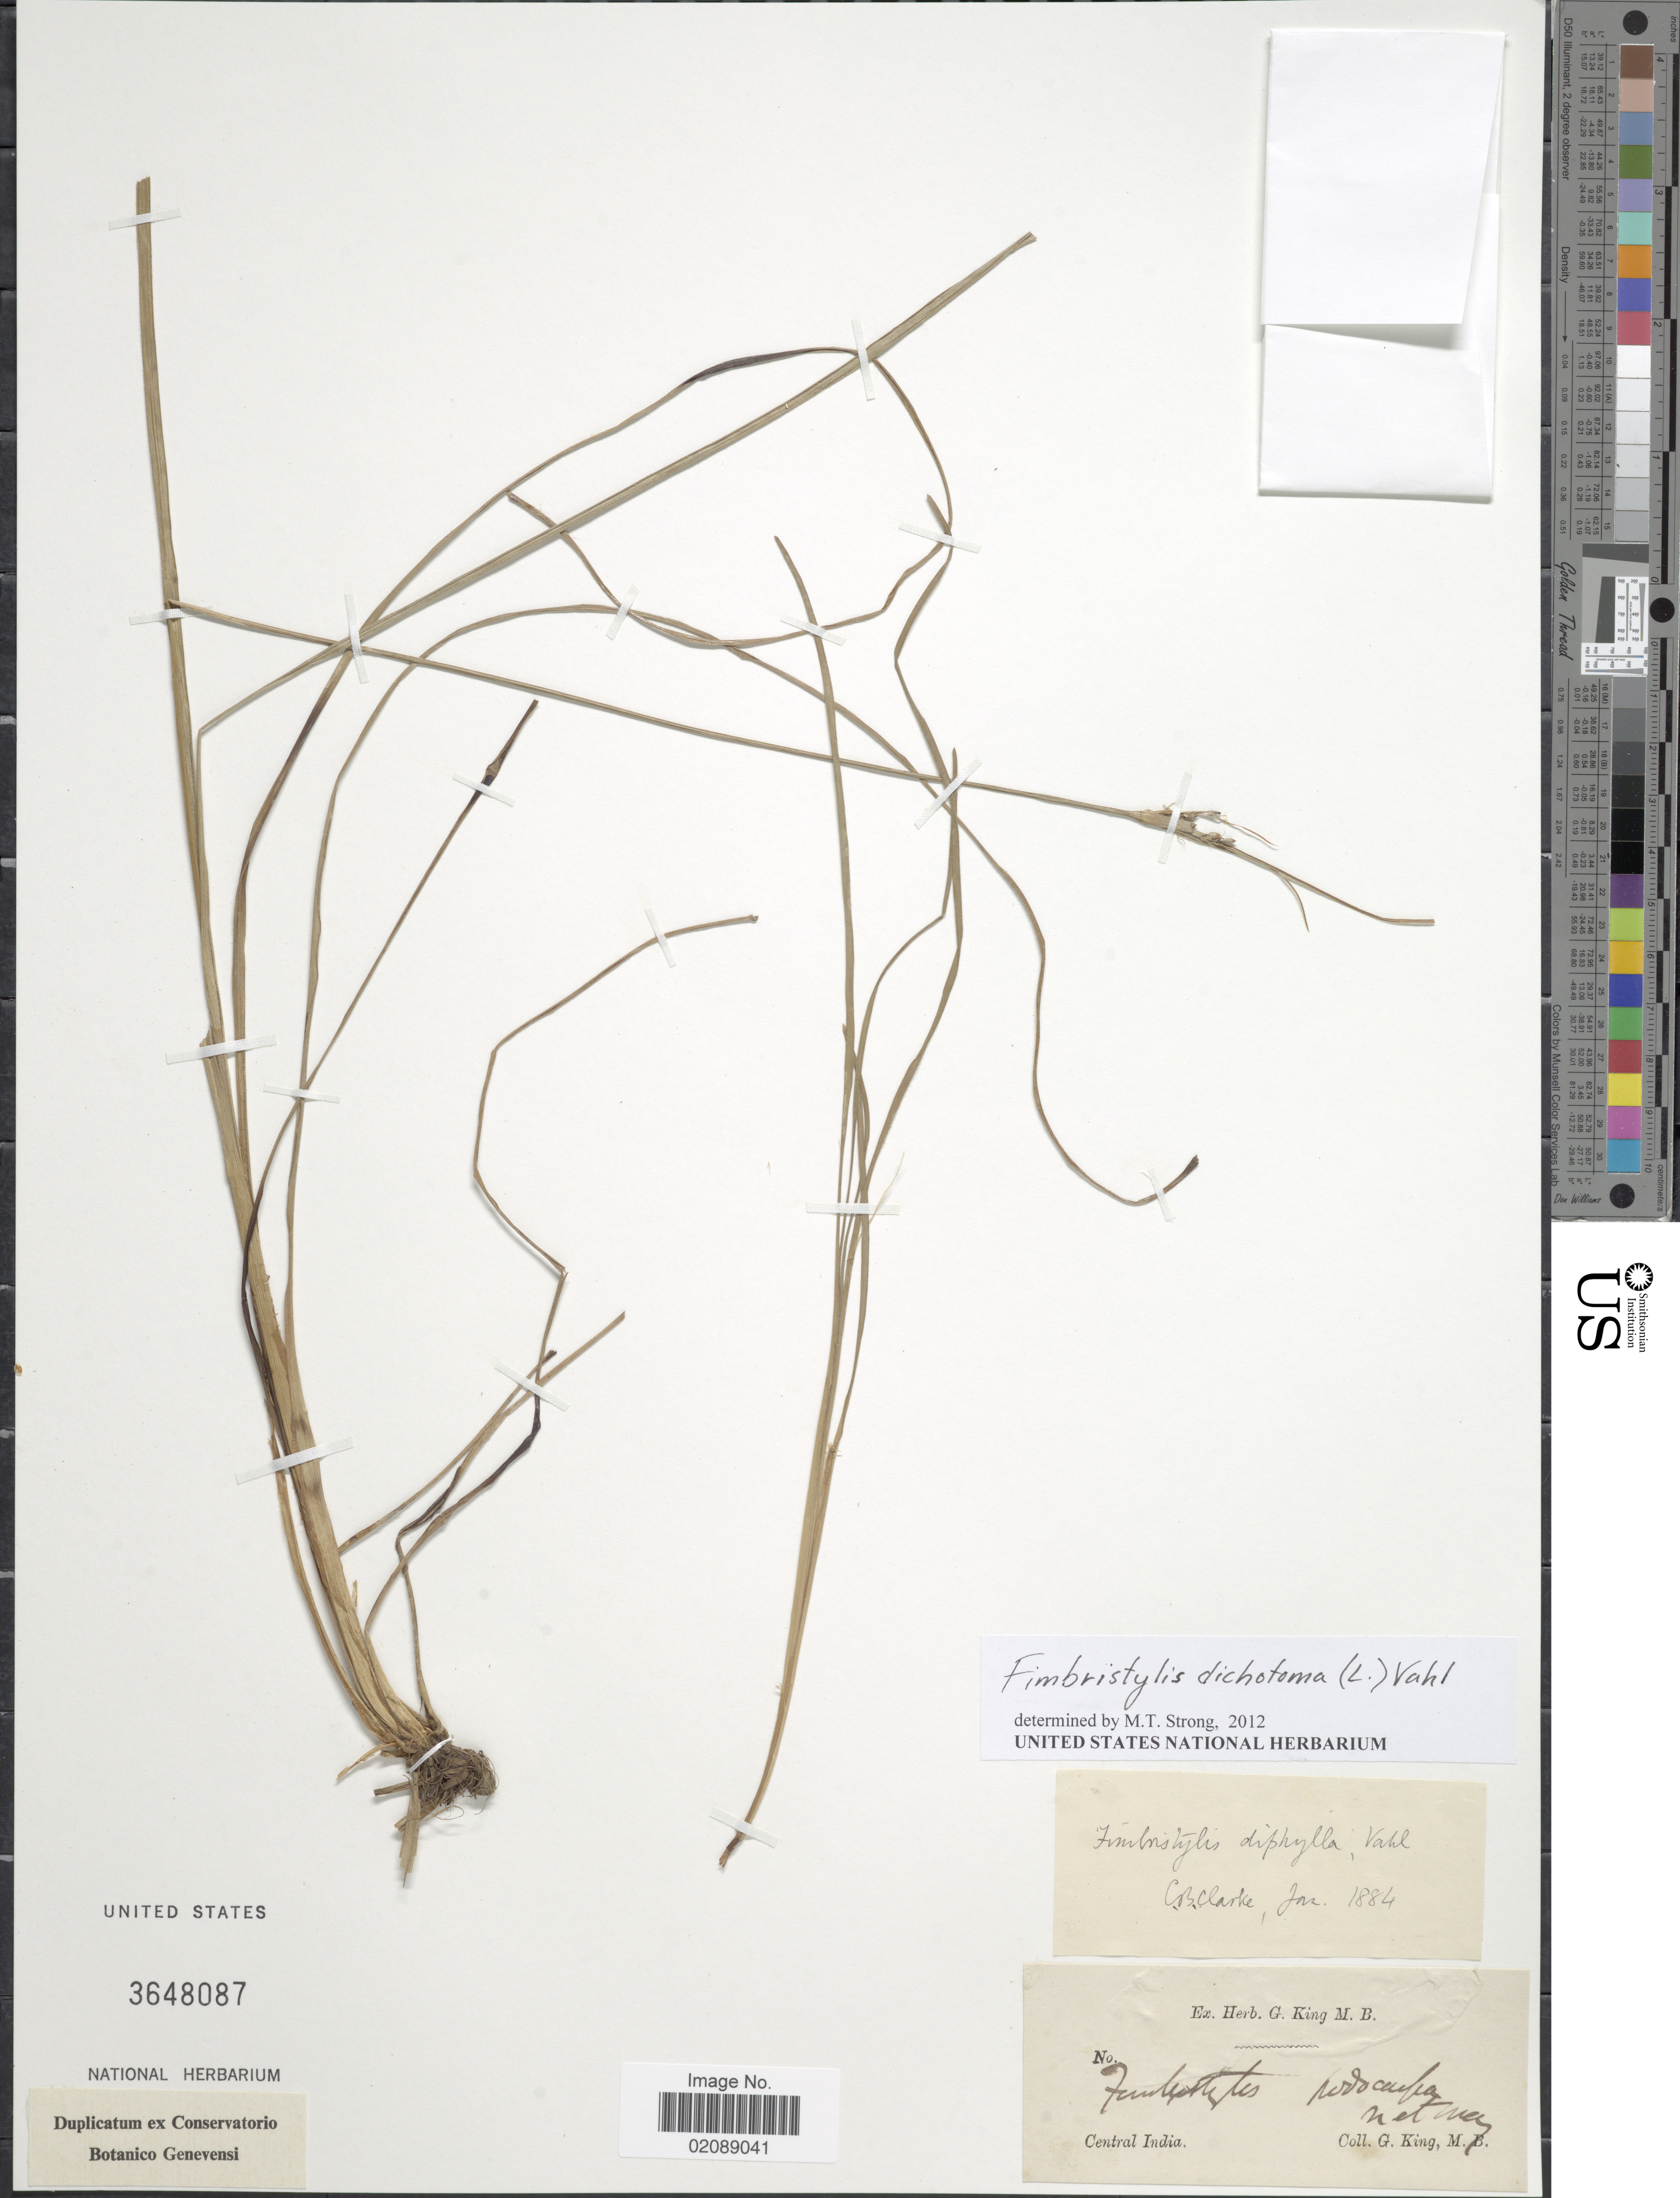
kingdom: Plantae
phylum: Tracheophyta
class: Liliopsida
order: Poales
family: Cyperaceae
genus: Fimbristylis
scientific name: Fimbristylis dichotoma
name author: (L.) Vahl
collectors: G. King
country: India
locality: Central India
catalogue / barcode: US 3648087